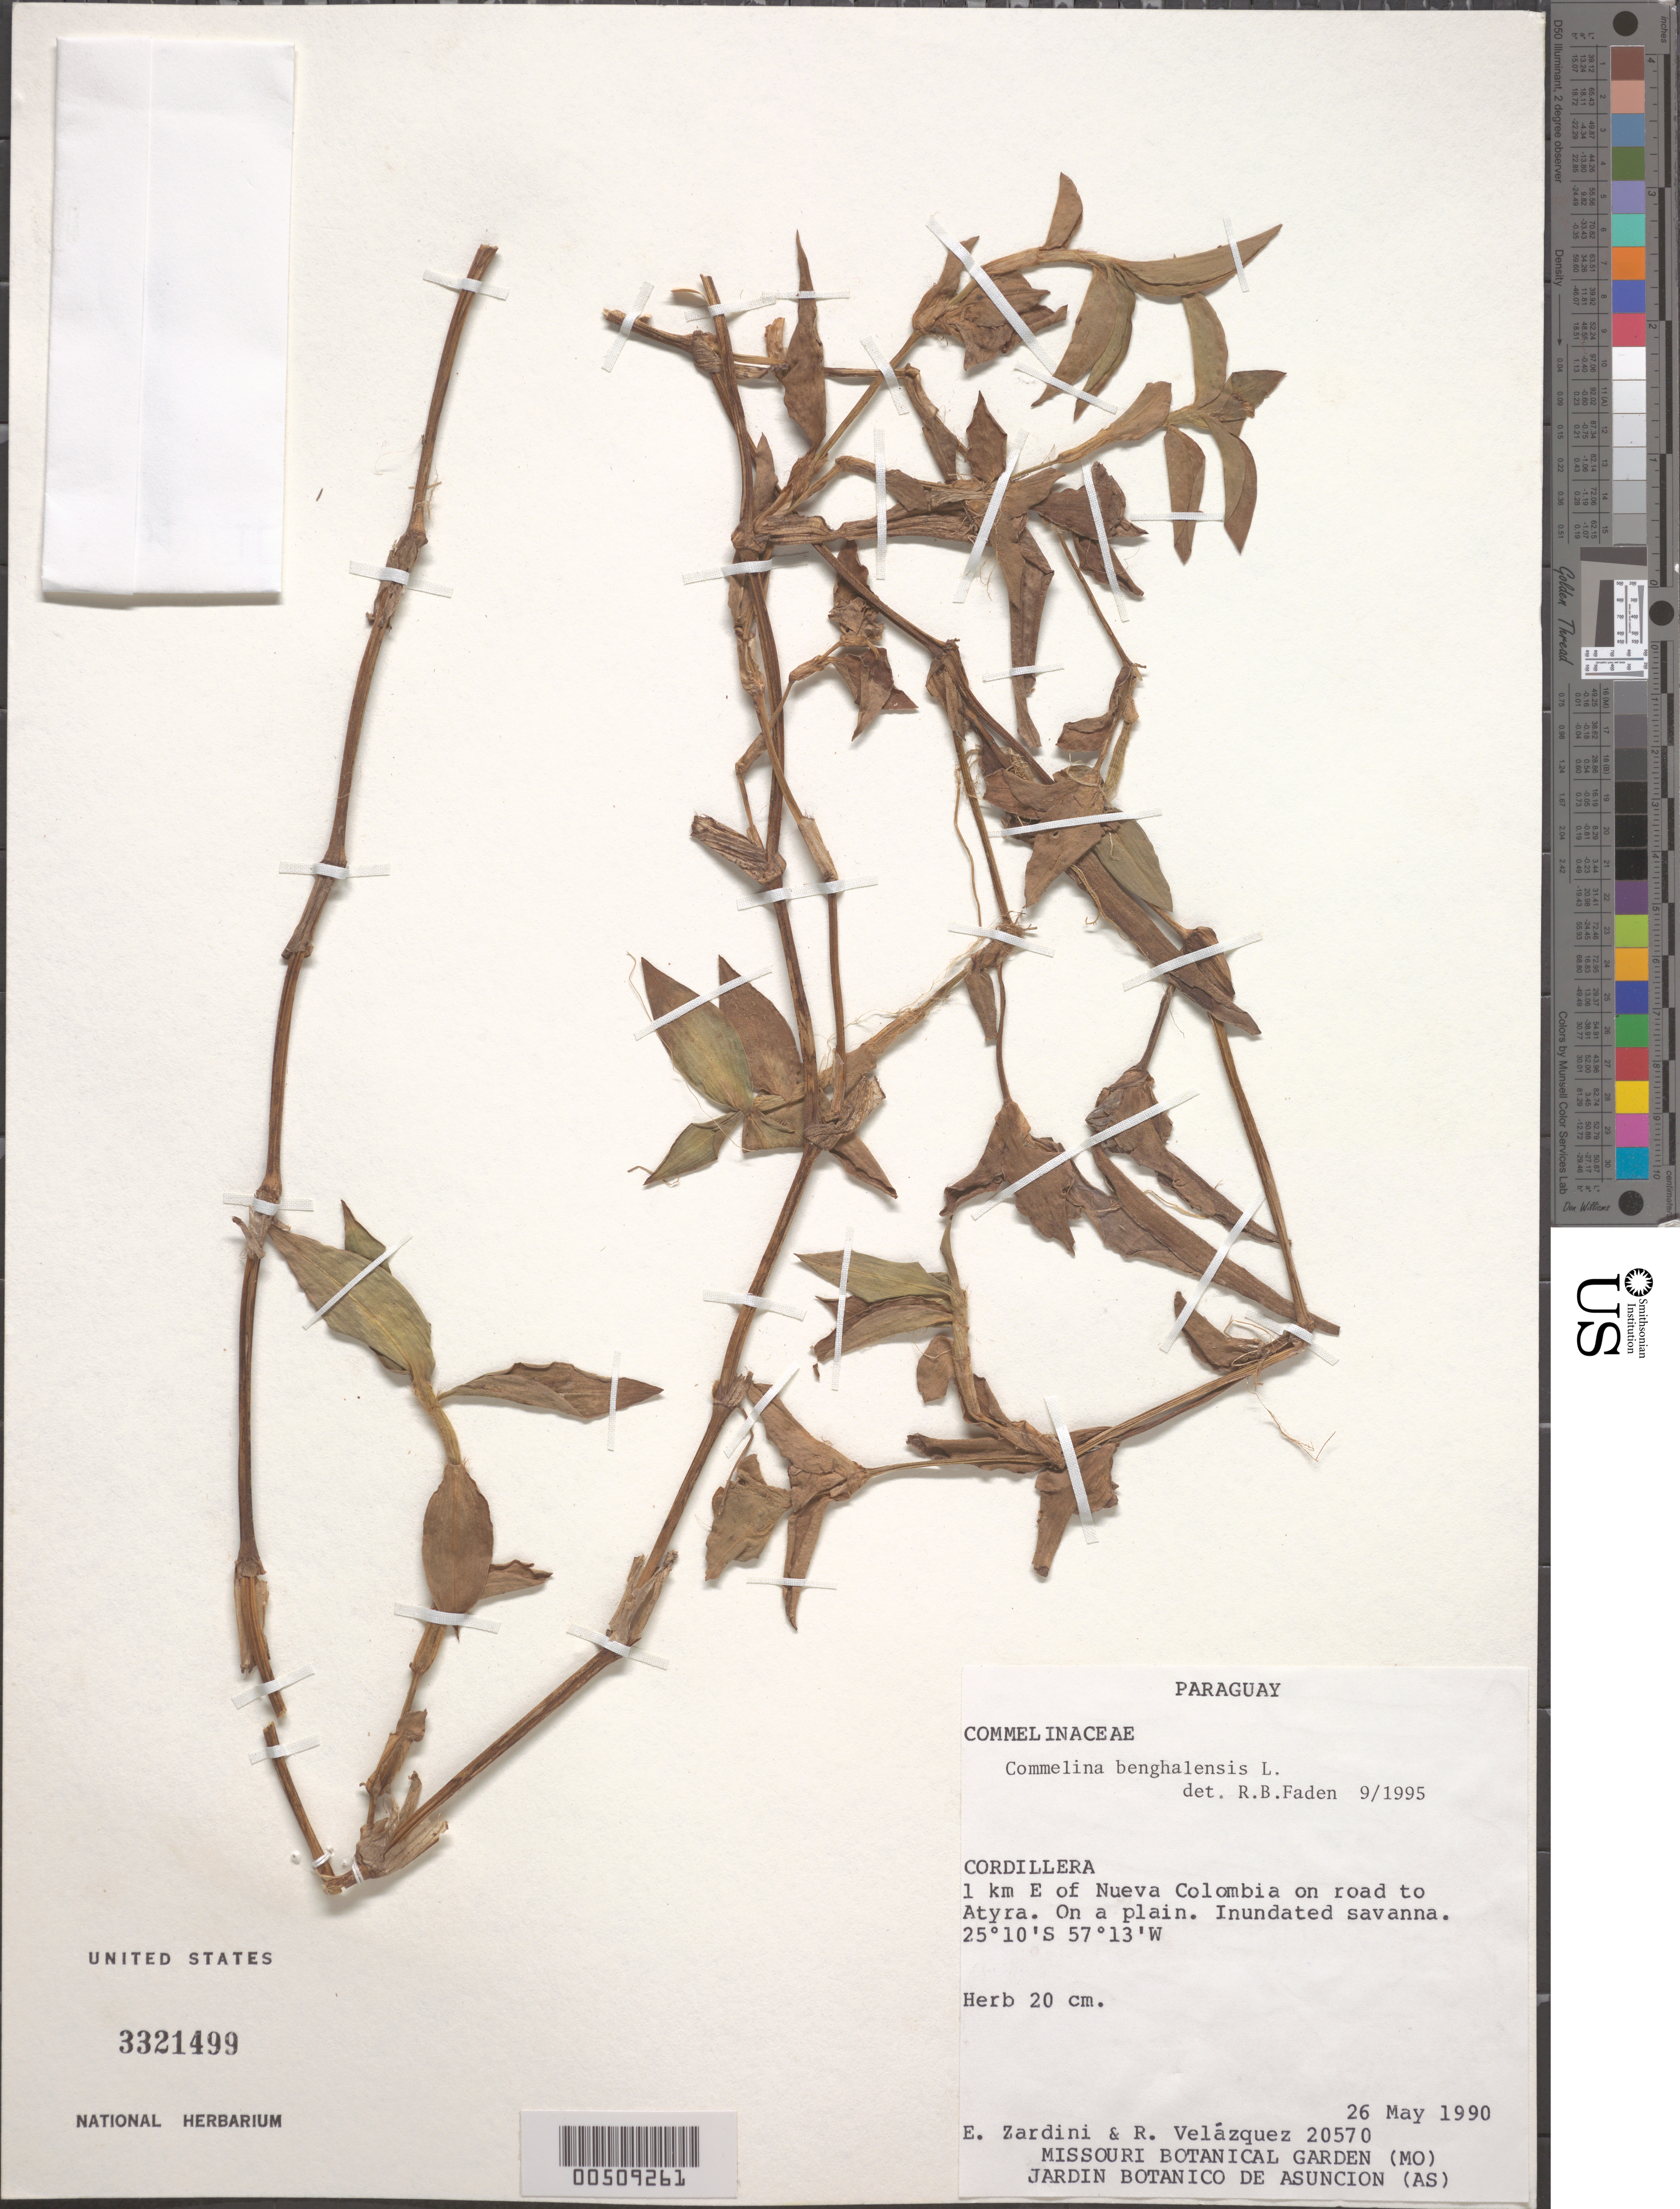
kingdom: Plantae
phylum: Tracheophyta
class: Liliopsida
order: Commelinales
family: Commelinaceae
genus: Commelina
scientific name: Commelina benghalensis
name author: L.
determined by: Faden, Robert B., (US), Smithsonian Institution - National Museum of Natural History (UNITED STATES)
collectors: E. M. Zardini & R. Velasquez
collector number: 20570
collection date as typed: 26 May 1990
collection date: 1990-05-26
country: Paraguay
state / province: Cordillera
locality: E of nueva colombia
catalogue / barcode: US 3321499